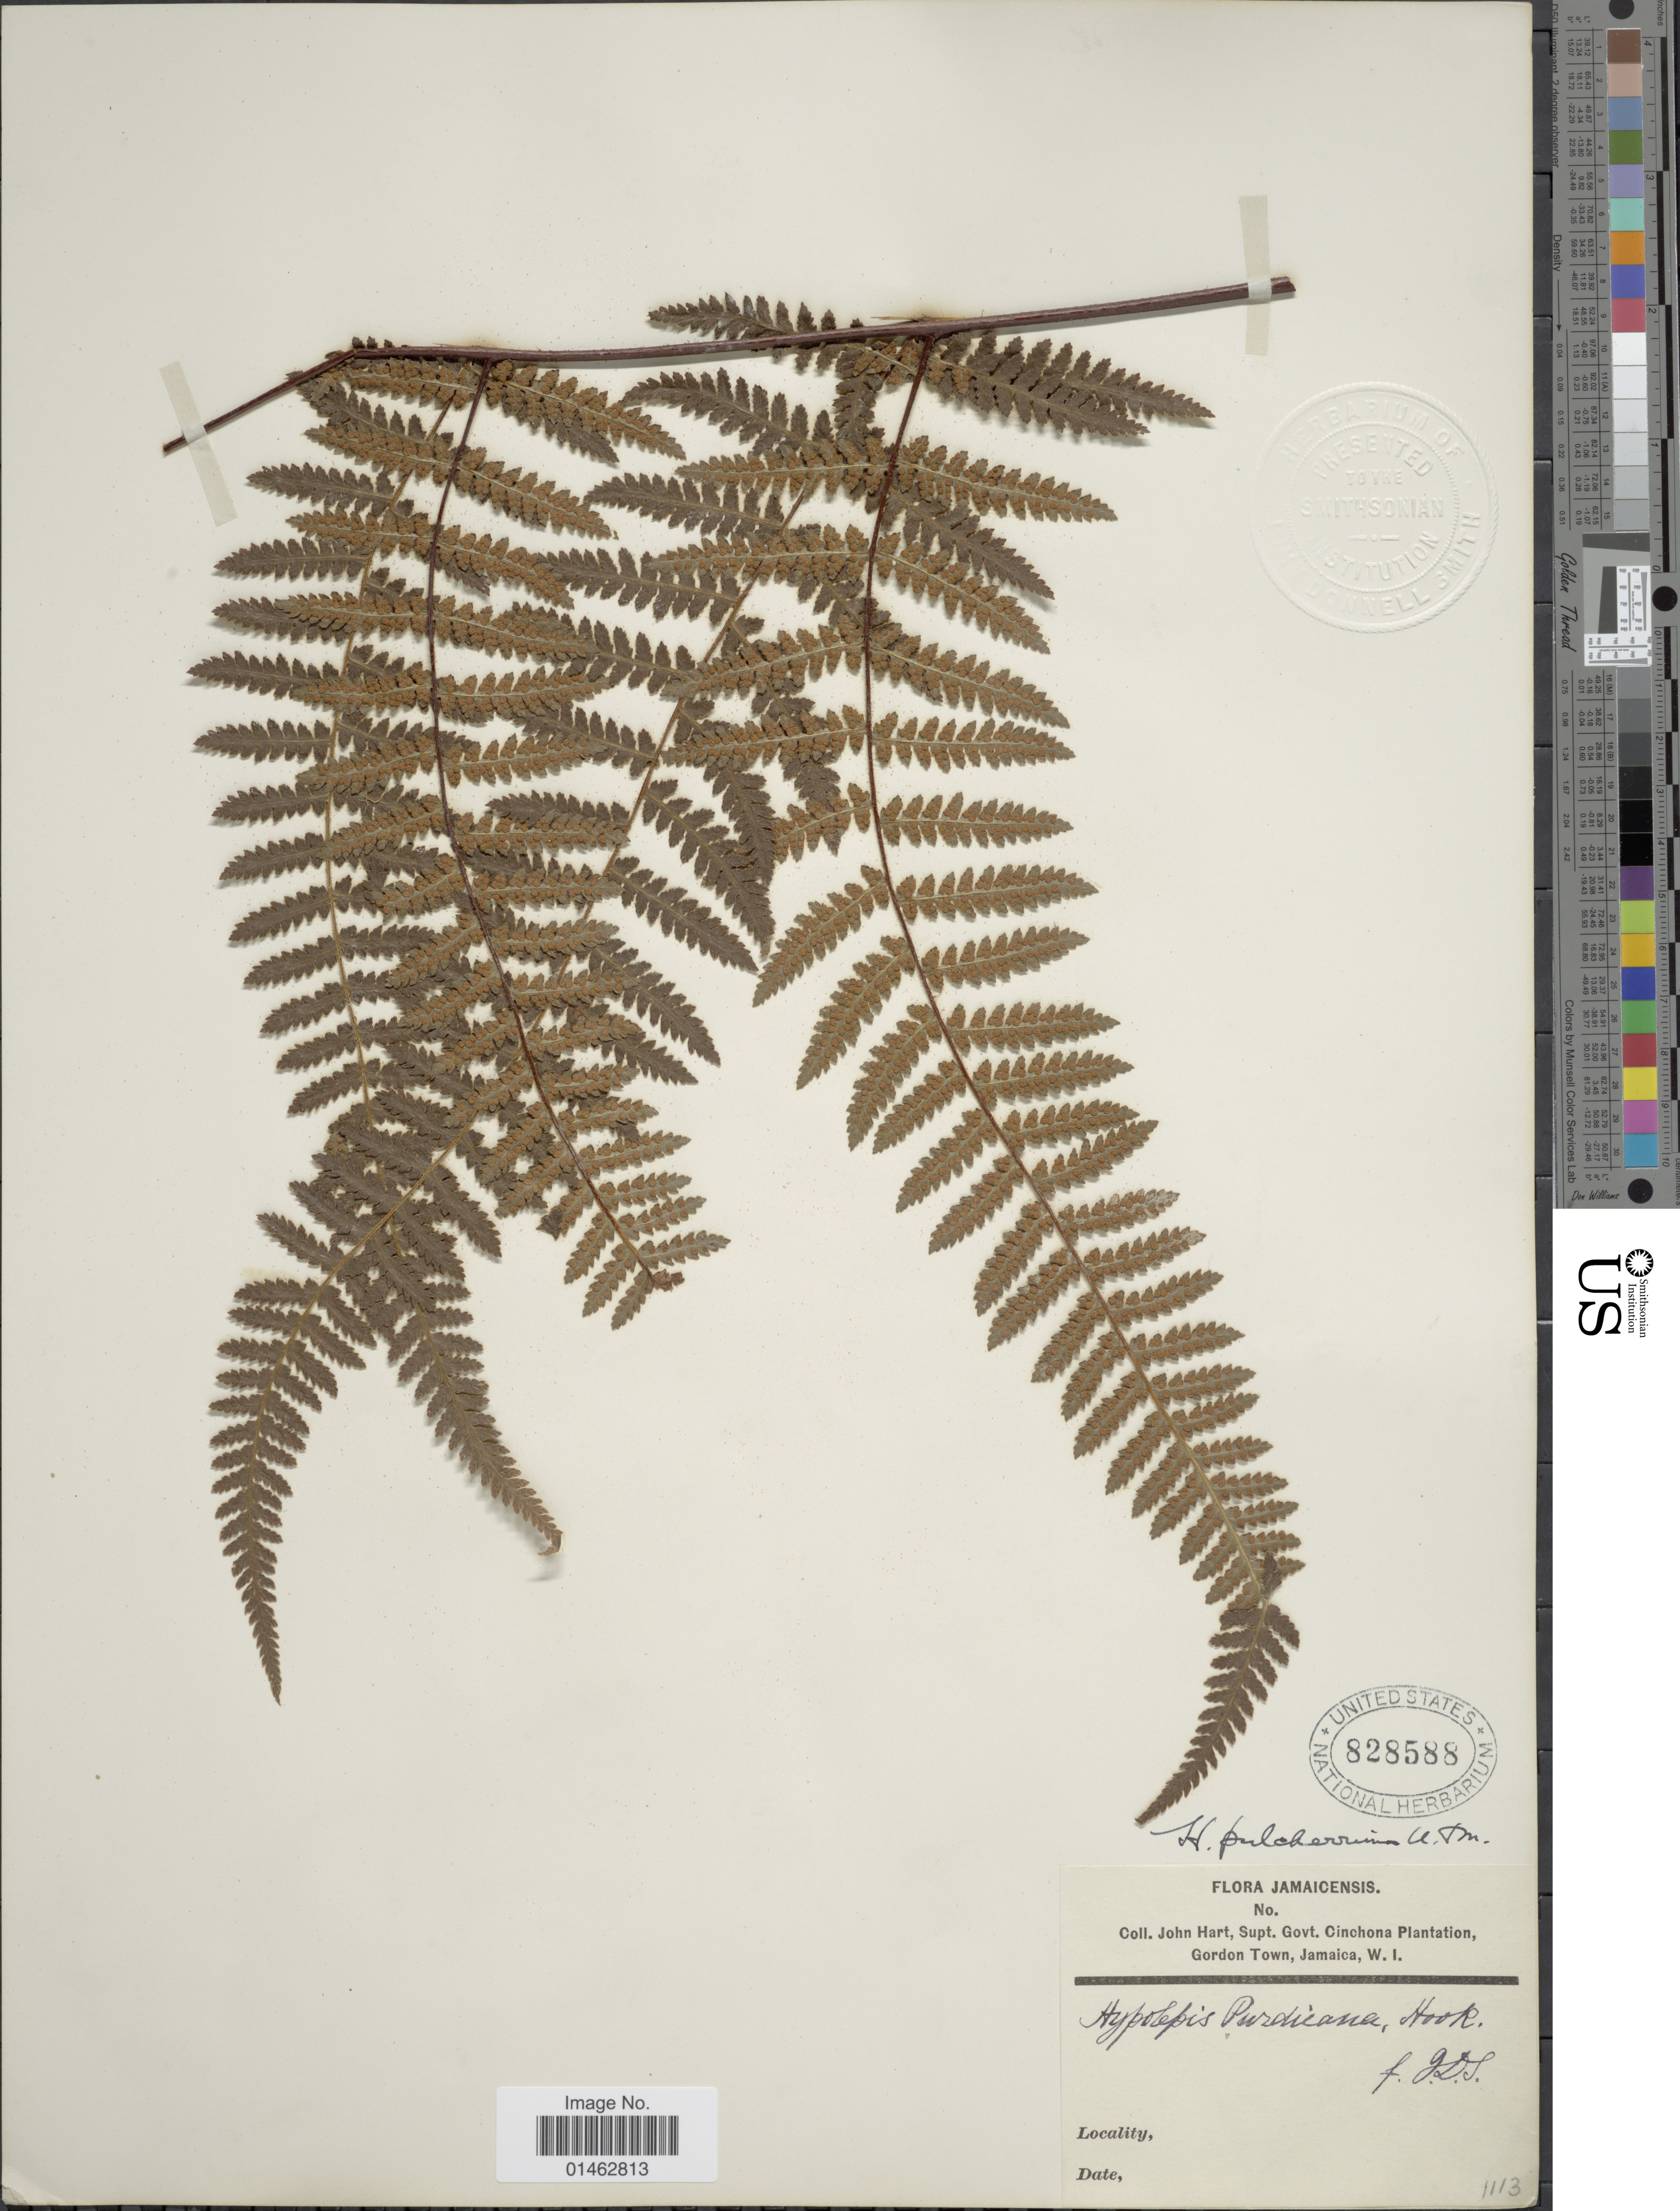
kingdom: Plantae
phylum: Tracheophyta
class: Polypodiopsida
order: Polypodiales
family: Dennstaedtiaceae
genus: Hypolepis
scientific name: Hypolepis pulcherrima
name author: Underw. & Maxon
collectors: J. H. Hart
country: Jamaica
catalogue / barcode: US 828588